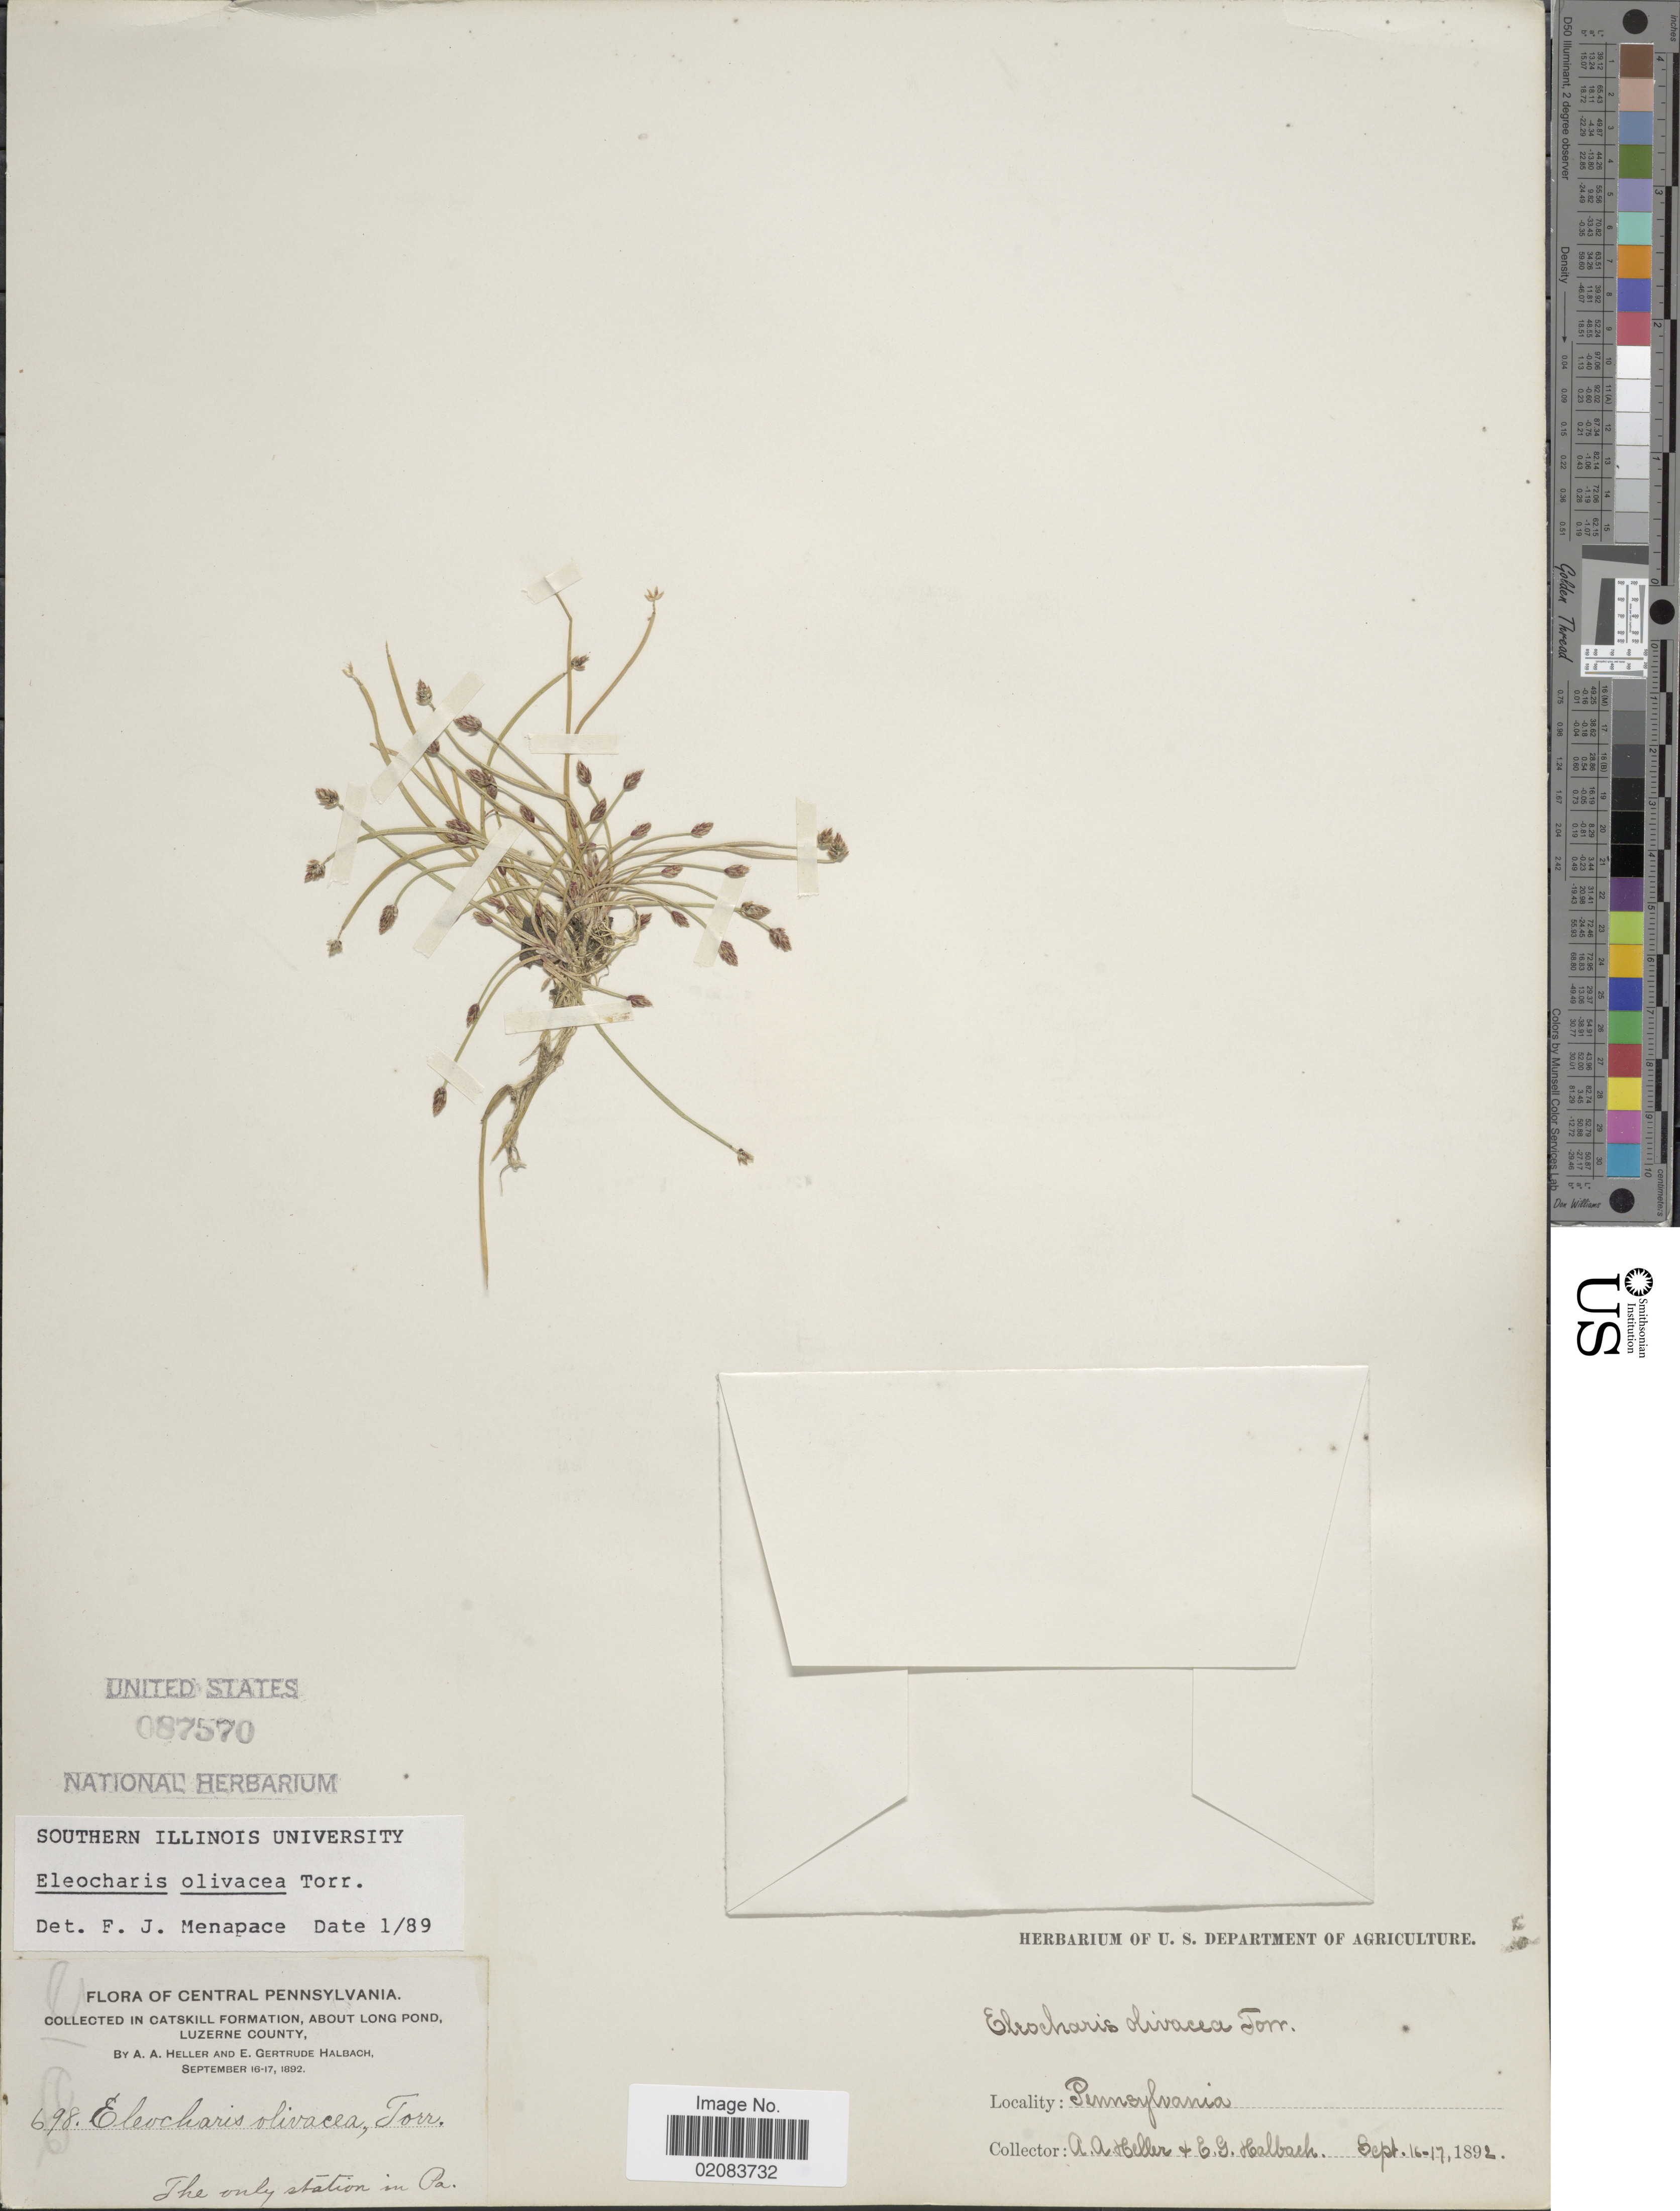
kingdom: Plantae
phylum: Tracheophyta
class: Liliopsida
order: Poales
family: Cyperaceae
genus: Eleocharis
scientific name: Eleocharis olivacea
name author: Torr.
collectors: A. A. Heller & E. G. Halbach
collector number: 698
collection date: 1892-09-16/1892-09-17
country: United States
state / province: Pennsylvania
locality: Central Pennsylvania, Catskill formation, about Long Pond, Luzerne County, the only station in Pa.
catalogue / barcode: US 87570